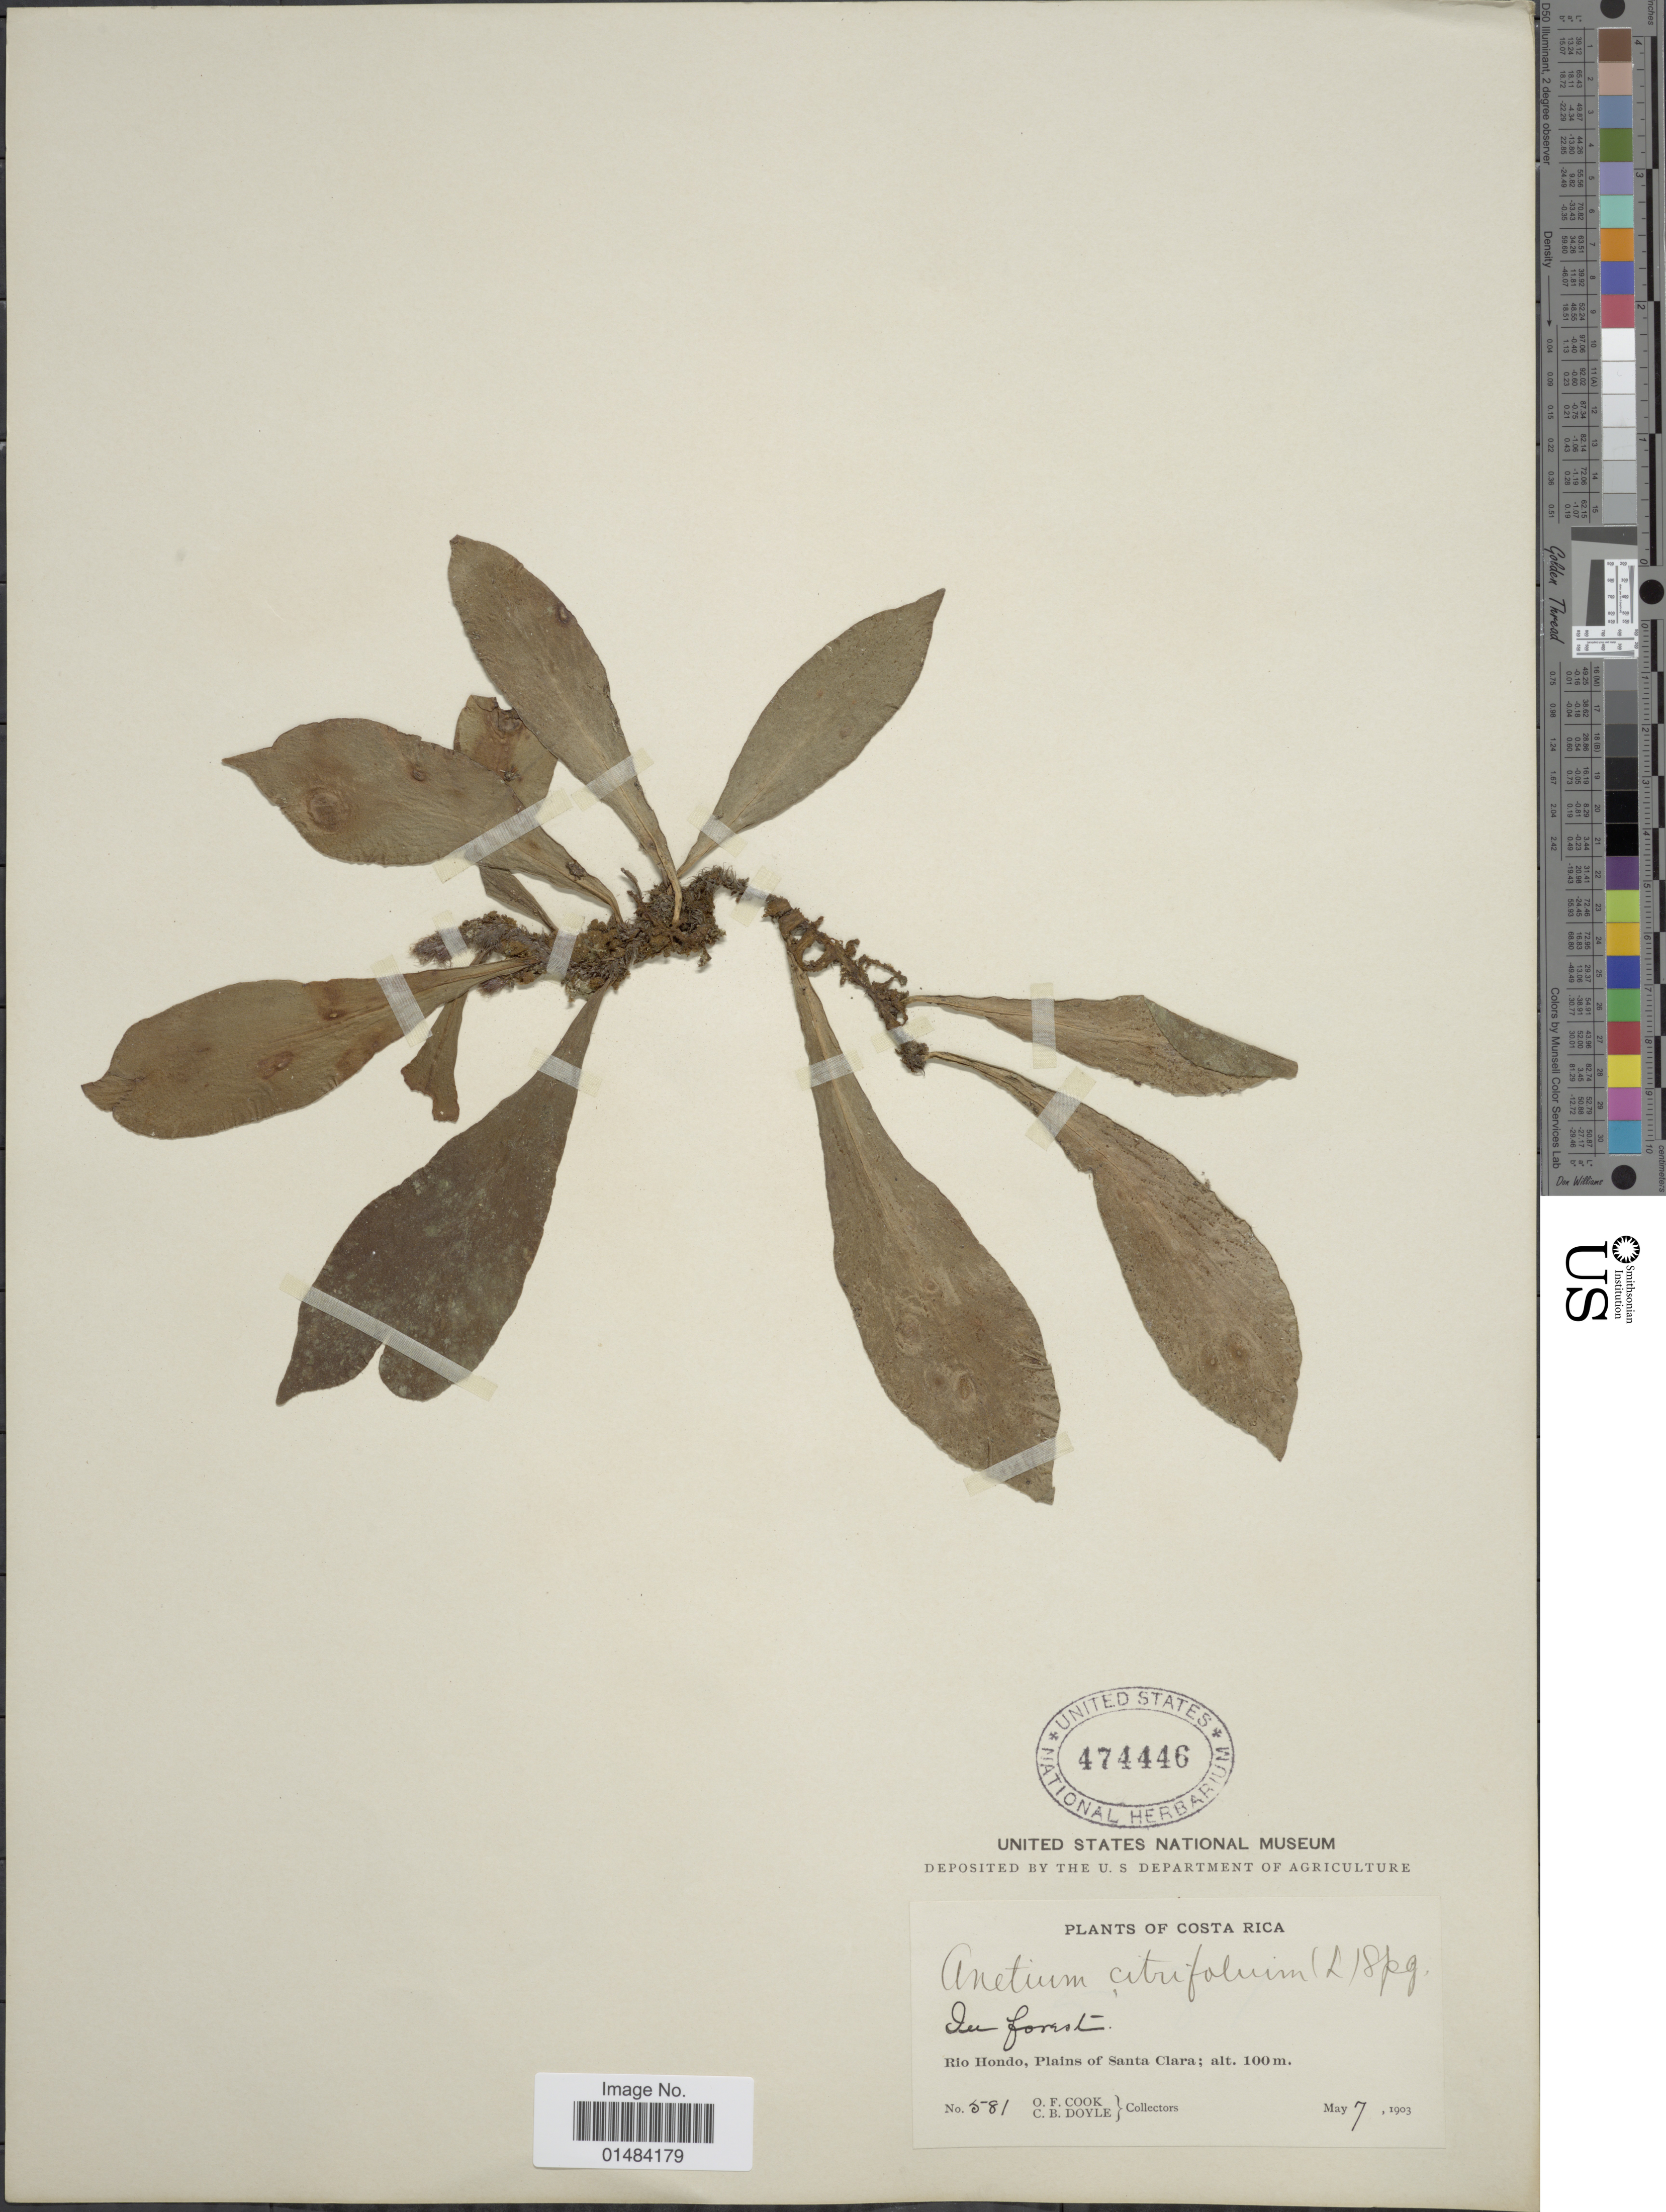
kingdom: Plantae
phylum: Tracheophyta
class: Polypodiopsida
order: Polypodiales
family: Pteridaceae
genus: Anetium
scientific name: Anetium citrifolium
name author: (L.) Splitg.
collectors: O. F. Cook & C. Doyle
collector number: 581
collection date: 1903-05-07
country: Costa Rica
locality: Costa Rica, Rio Hondo, Plains of Santa Clara.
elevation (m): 100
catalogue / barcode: US 474446